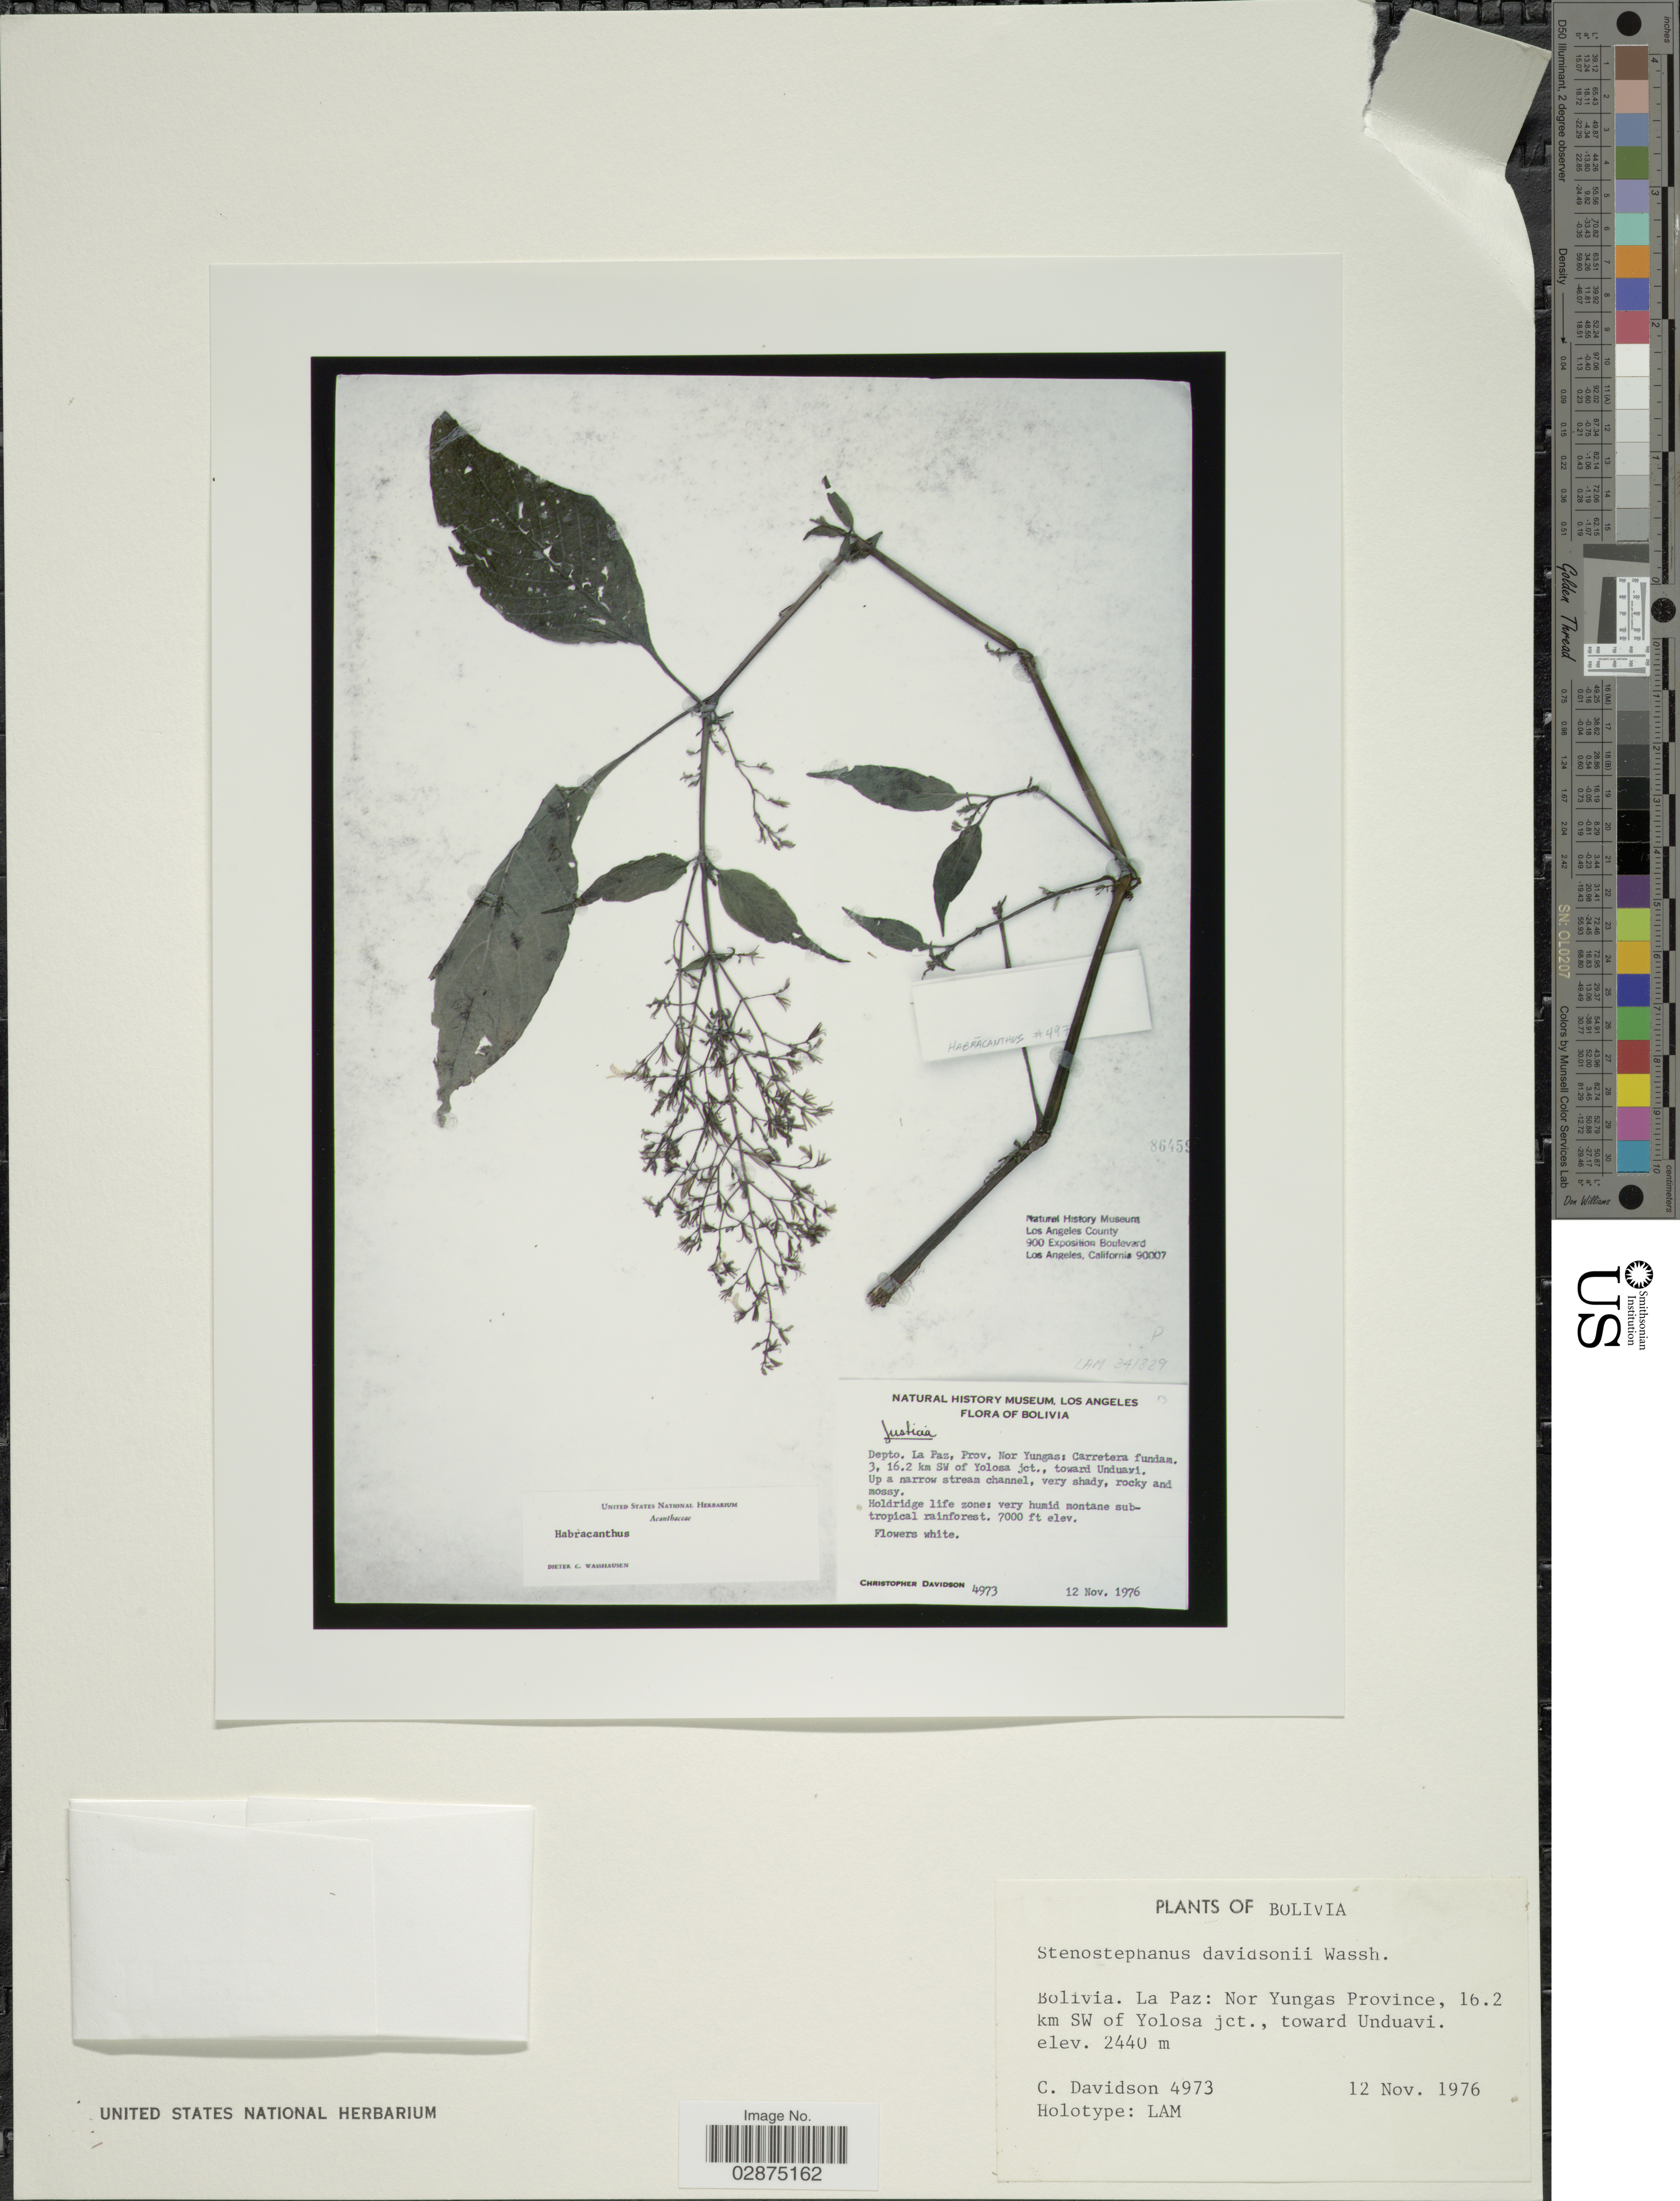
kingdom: Plantae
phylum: Tracheophyta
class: Magnoliopsida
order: Lamiales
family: Acanthaceae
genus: Stenostephanus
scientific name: Stenostephanus davidsonii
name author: Wassh.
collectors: C. Davidson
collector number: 4973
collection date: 1976-11-12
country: Bolivia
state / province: La Paz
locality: Nor Yungas Province, 16.2 km SW of Yolosa jct., toward Unduavi. Carretera fundam. 3.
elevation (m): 2134